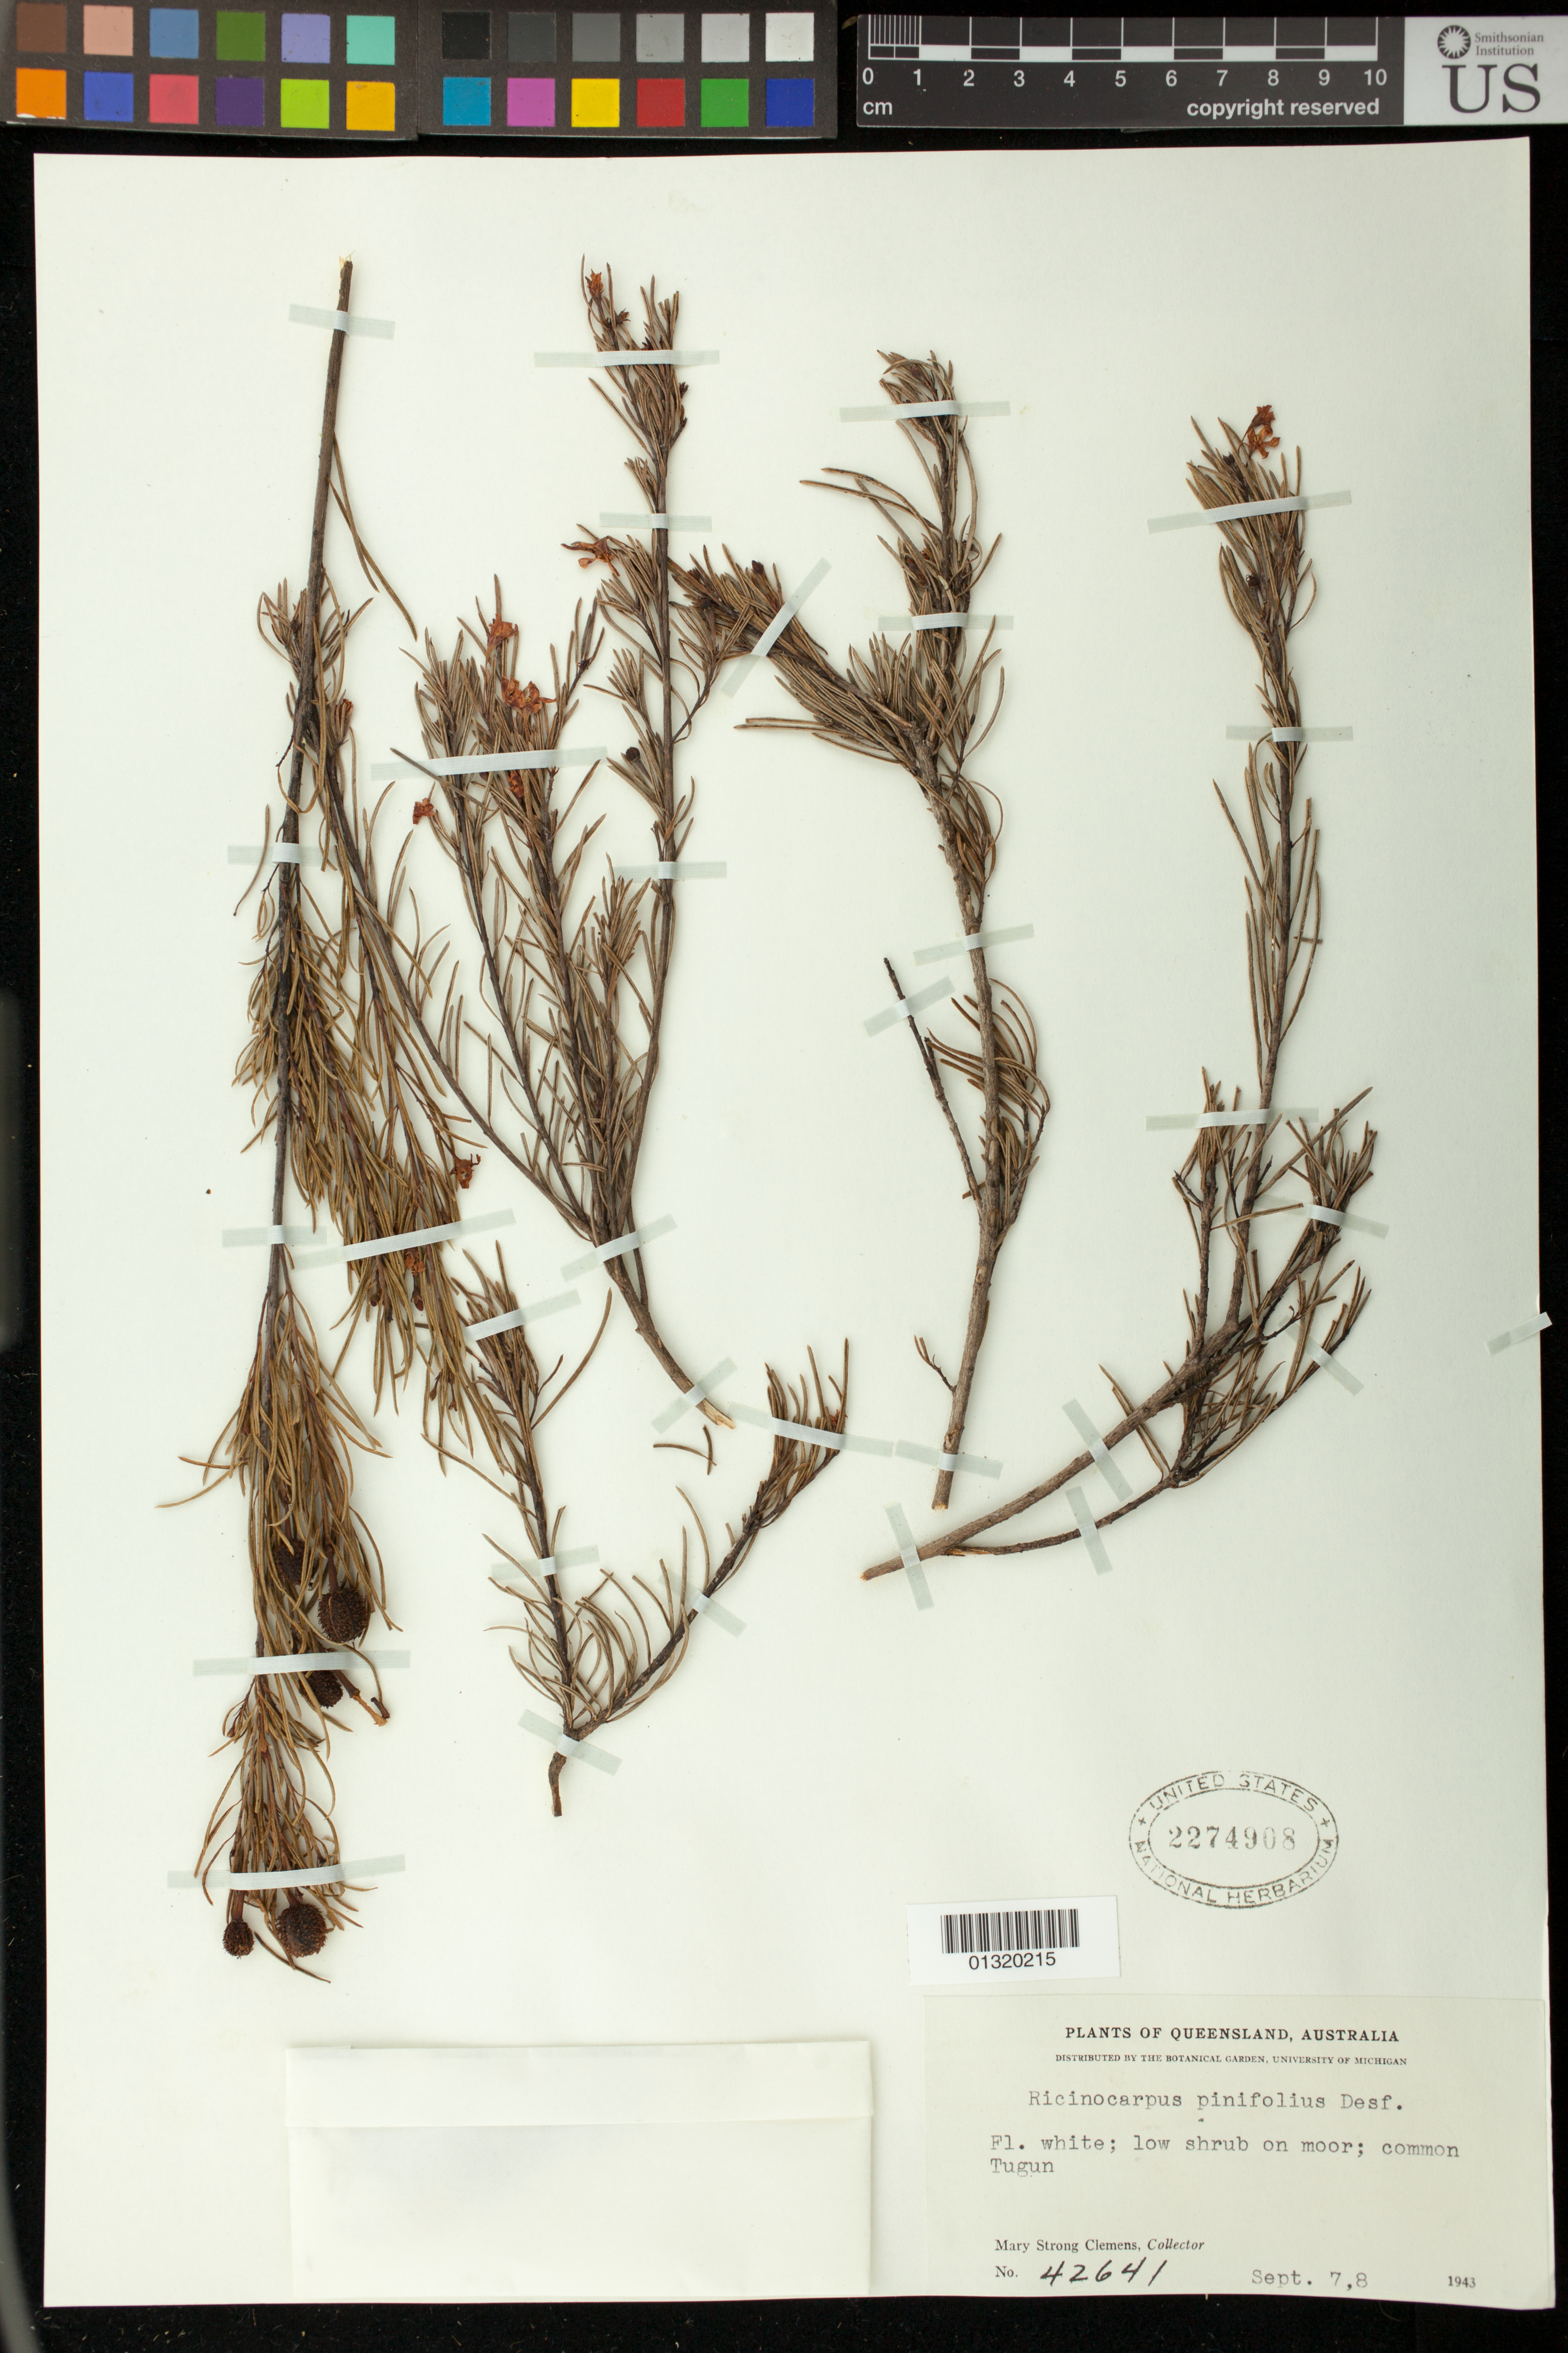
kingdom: Plantae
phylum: Tracheophyta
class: Magnoliopsida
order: Malpighiales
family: Euphorbiaceae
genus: Ricinocarpos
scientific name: Ricinocarpos pinifolius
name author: Desf.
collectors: M. S. Clemens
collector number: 42641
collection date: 1943-09-07,1943-09-08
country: Australia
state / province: Queensland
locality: Tugun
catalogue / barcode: US 2274908